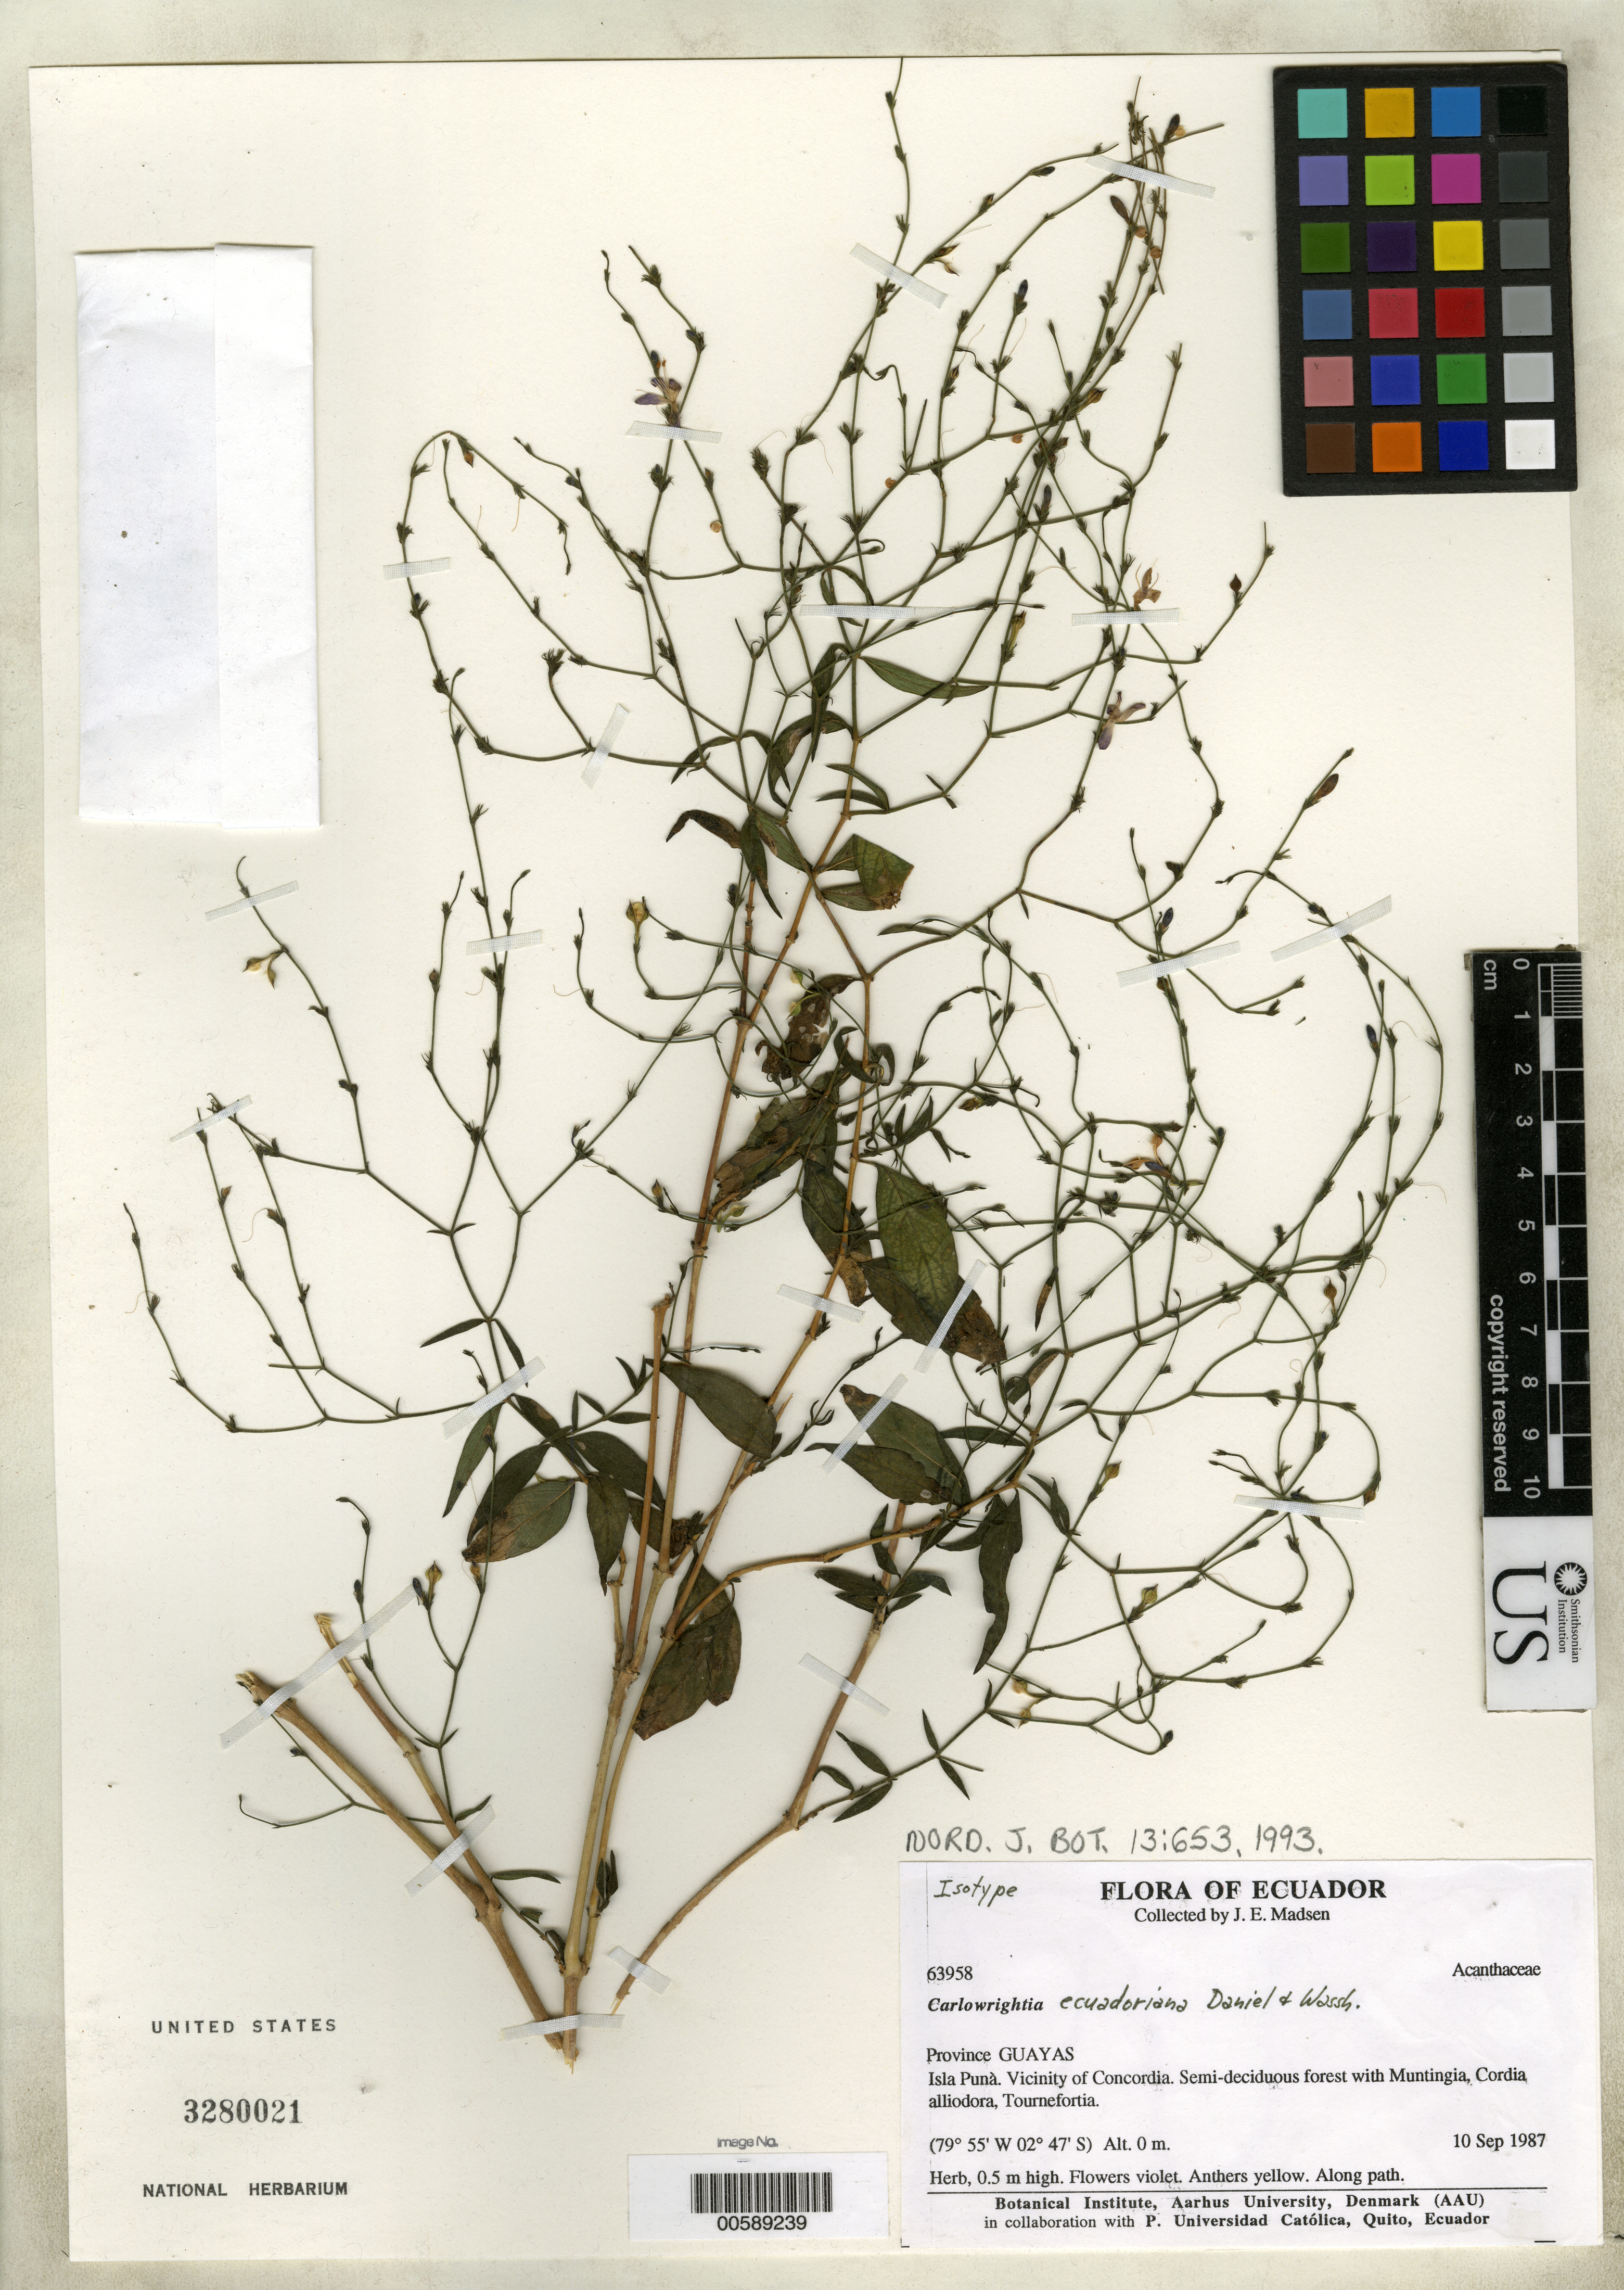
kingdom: Plantae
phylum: Tracheophyta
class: Magnoliopsida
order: Lamiales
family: Acanthaceae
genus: Carlowrightia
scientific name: Carlowrightia ecuadoriana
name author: T.F. Daniel & Wassh.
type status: Isotype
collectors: J. E. Madsen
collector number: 63958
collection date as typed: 10 Sep 1987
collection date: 1987-09-10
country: Ecuador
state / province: Guayas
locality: Isla Puna, vicinity of Concordia.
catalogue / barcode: US 3280021